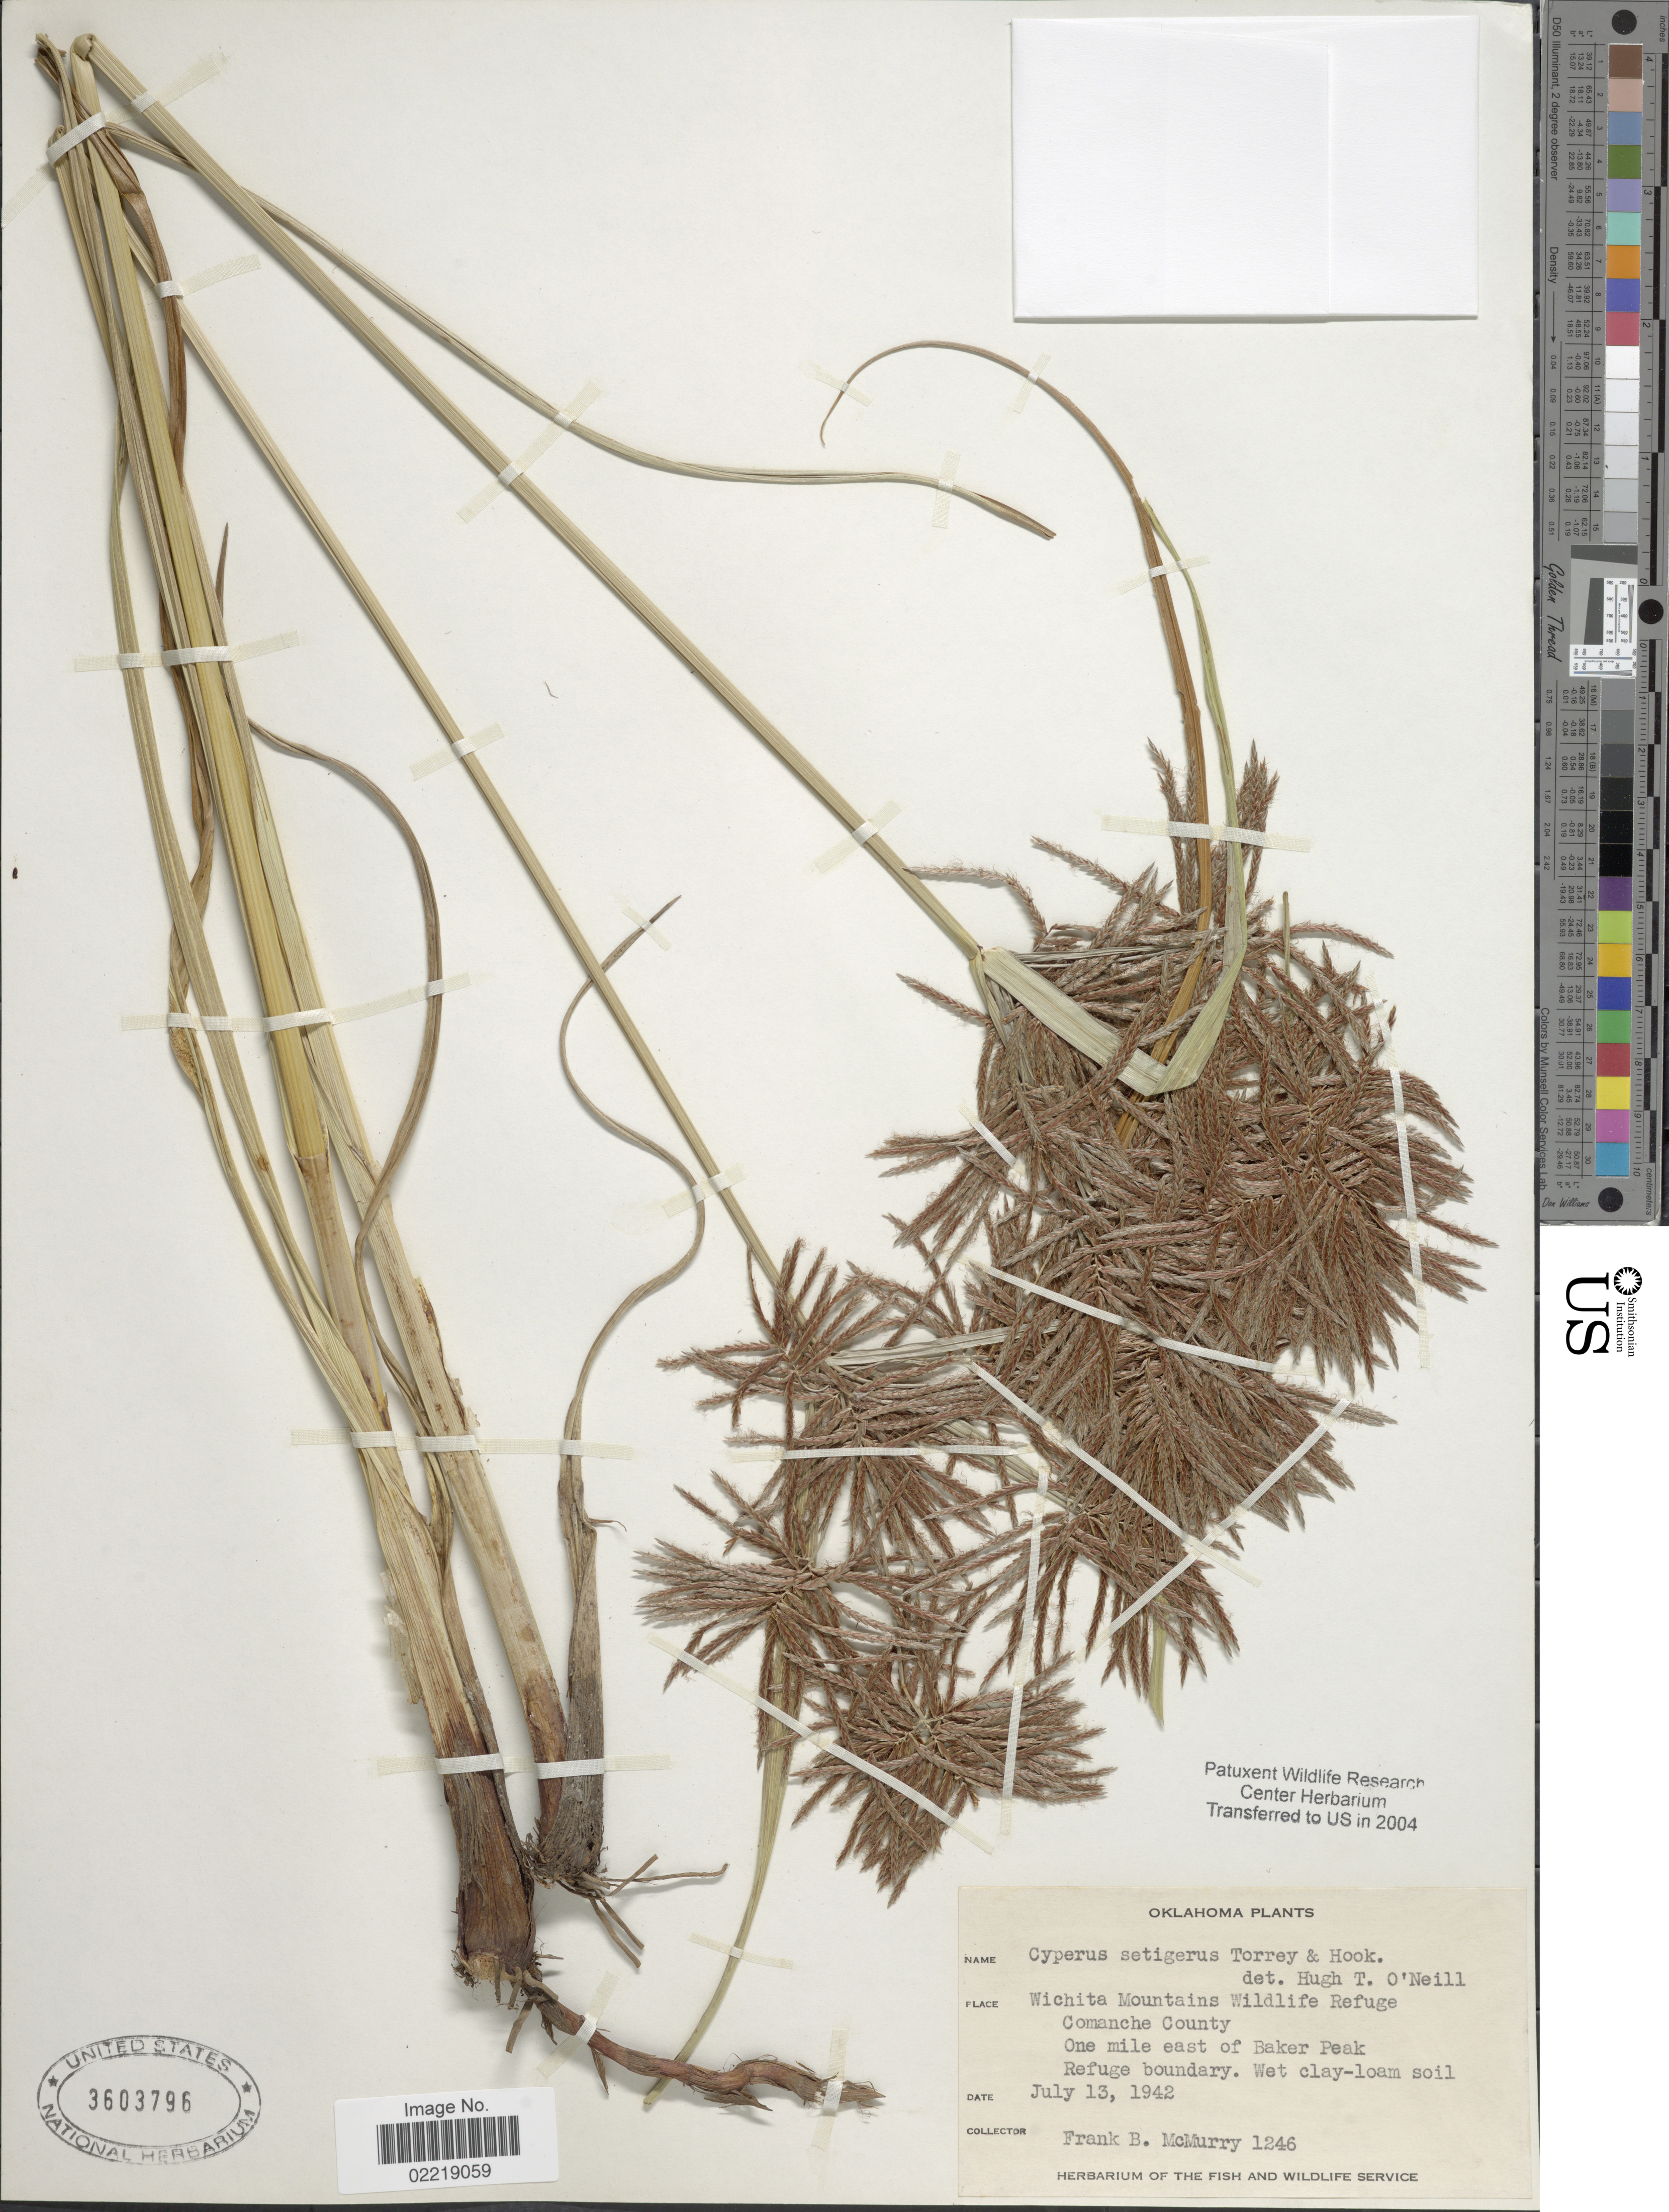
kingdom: Plantae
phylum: Tracheophyta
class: Liliopsida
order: Poales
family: Cyperaceae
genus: Cyperus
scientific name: Cyperus setigerus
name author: Torr. & Hook.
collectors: F. B. McMurry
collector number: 1246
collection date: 1942-07-13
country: United States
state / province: Oklahoma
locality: Wichita Mountains Wildlife Refuge, Comanche County. One mile east of Baker Peak Refuge boundary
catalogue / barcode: US 3603796